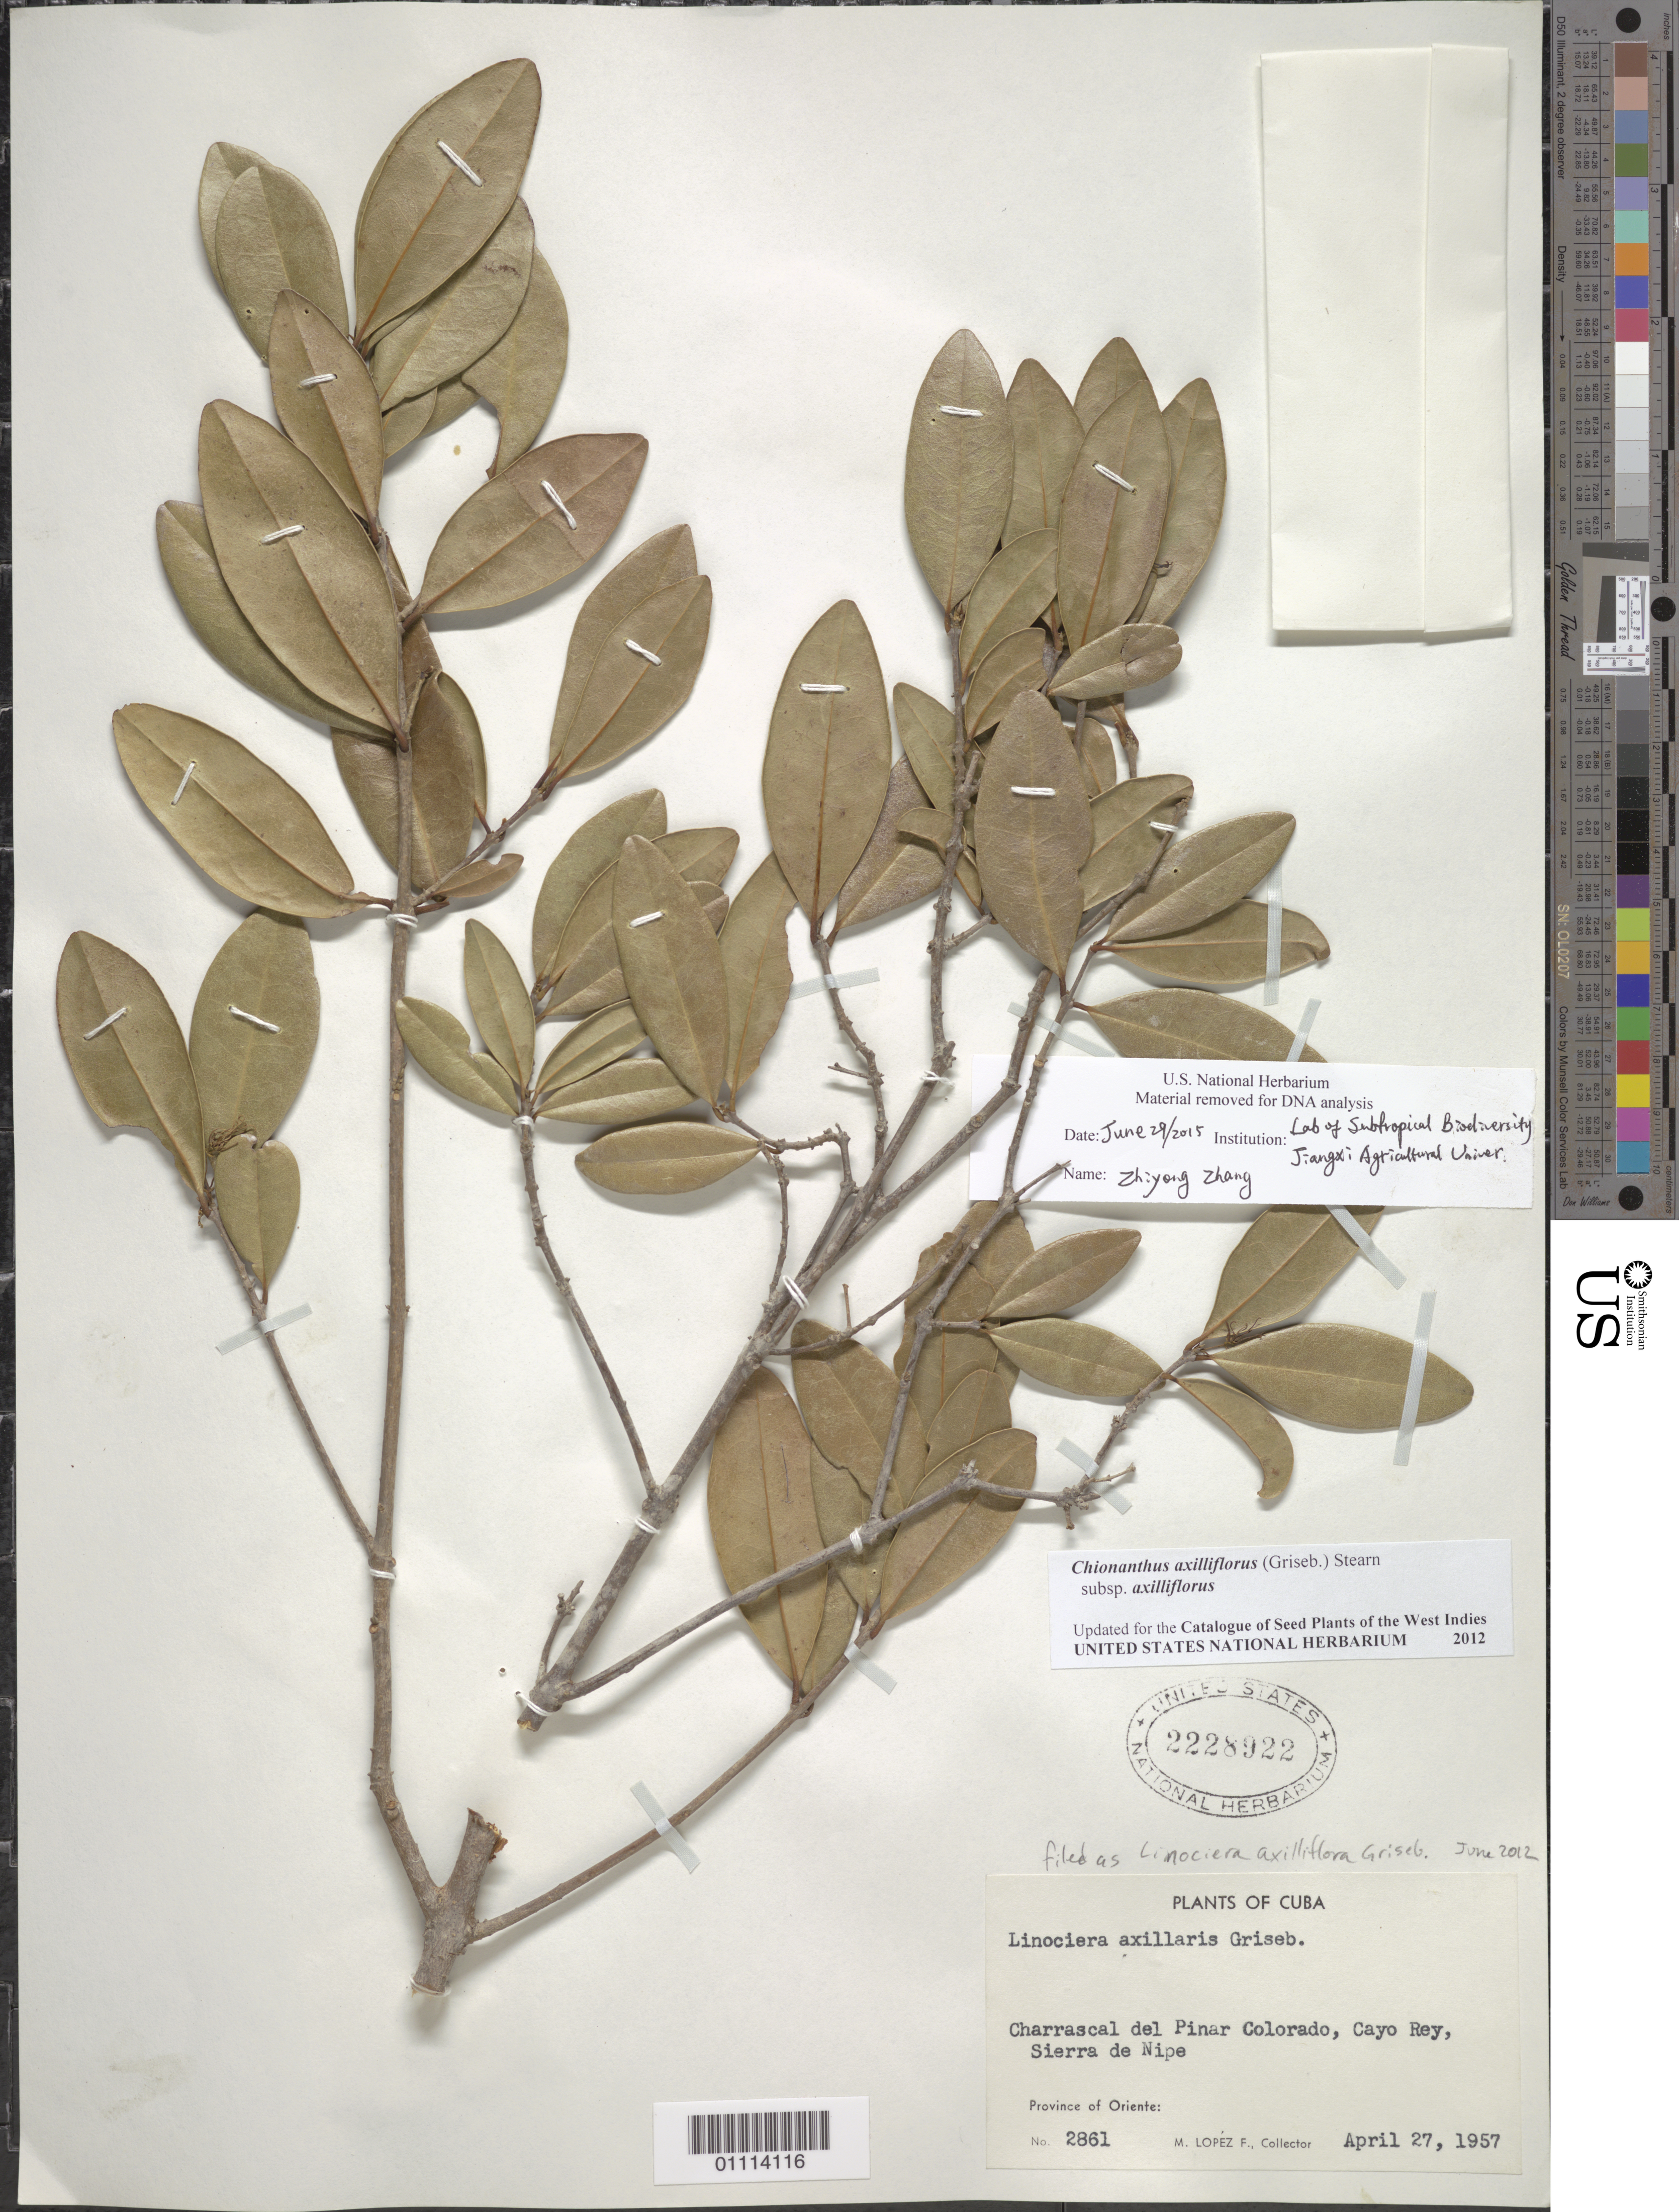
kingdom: Plantae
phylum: Tracheophyta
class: Magnoliopsida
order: Lamiales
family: Oleaceae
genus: Linociera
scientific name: Linociera axilliflora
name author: Griseb.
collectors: M. López Figueiras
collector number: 2861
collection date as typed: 27 Apr 1957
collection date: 1957-04-27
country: Cuba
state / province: Holguín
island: Cuba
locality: Charrascal del Pinar Colorado, Cayo Rey, Sierra de Nipe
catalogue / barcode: US 2228922